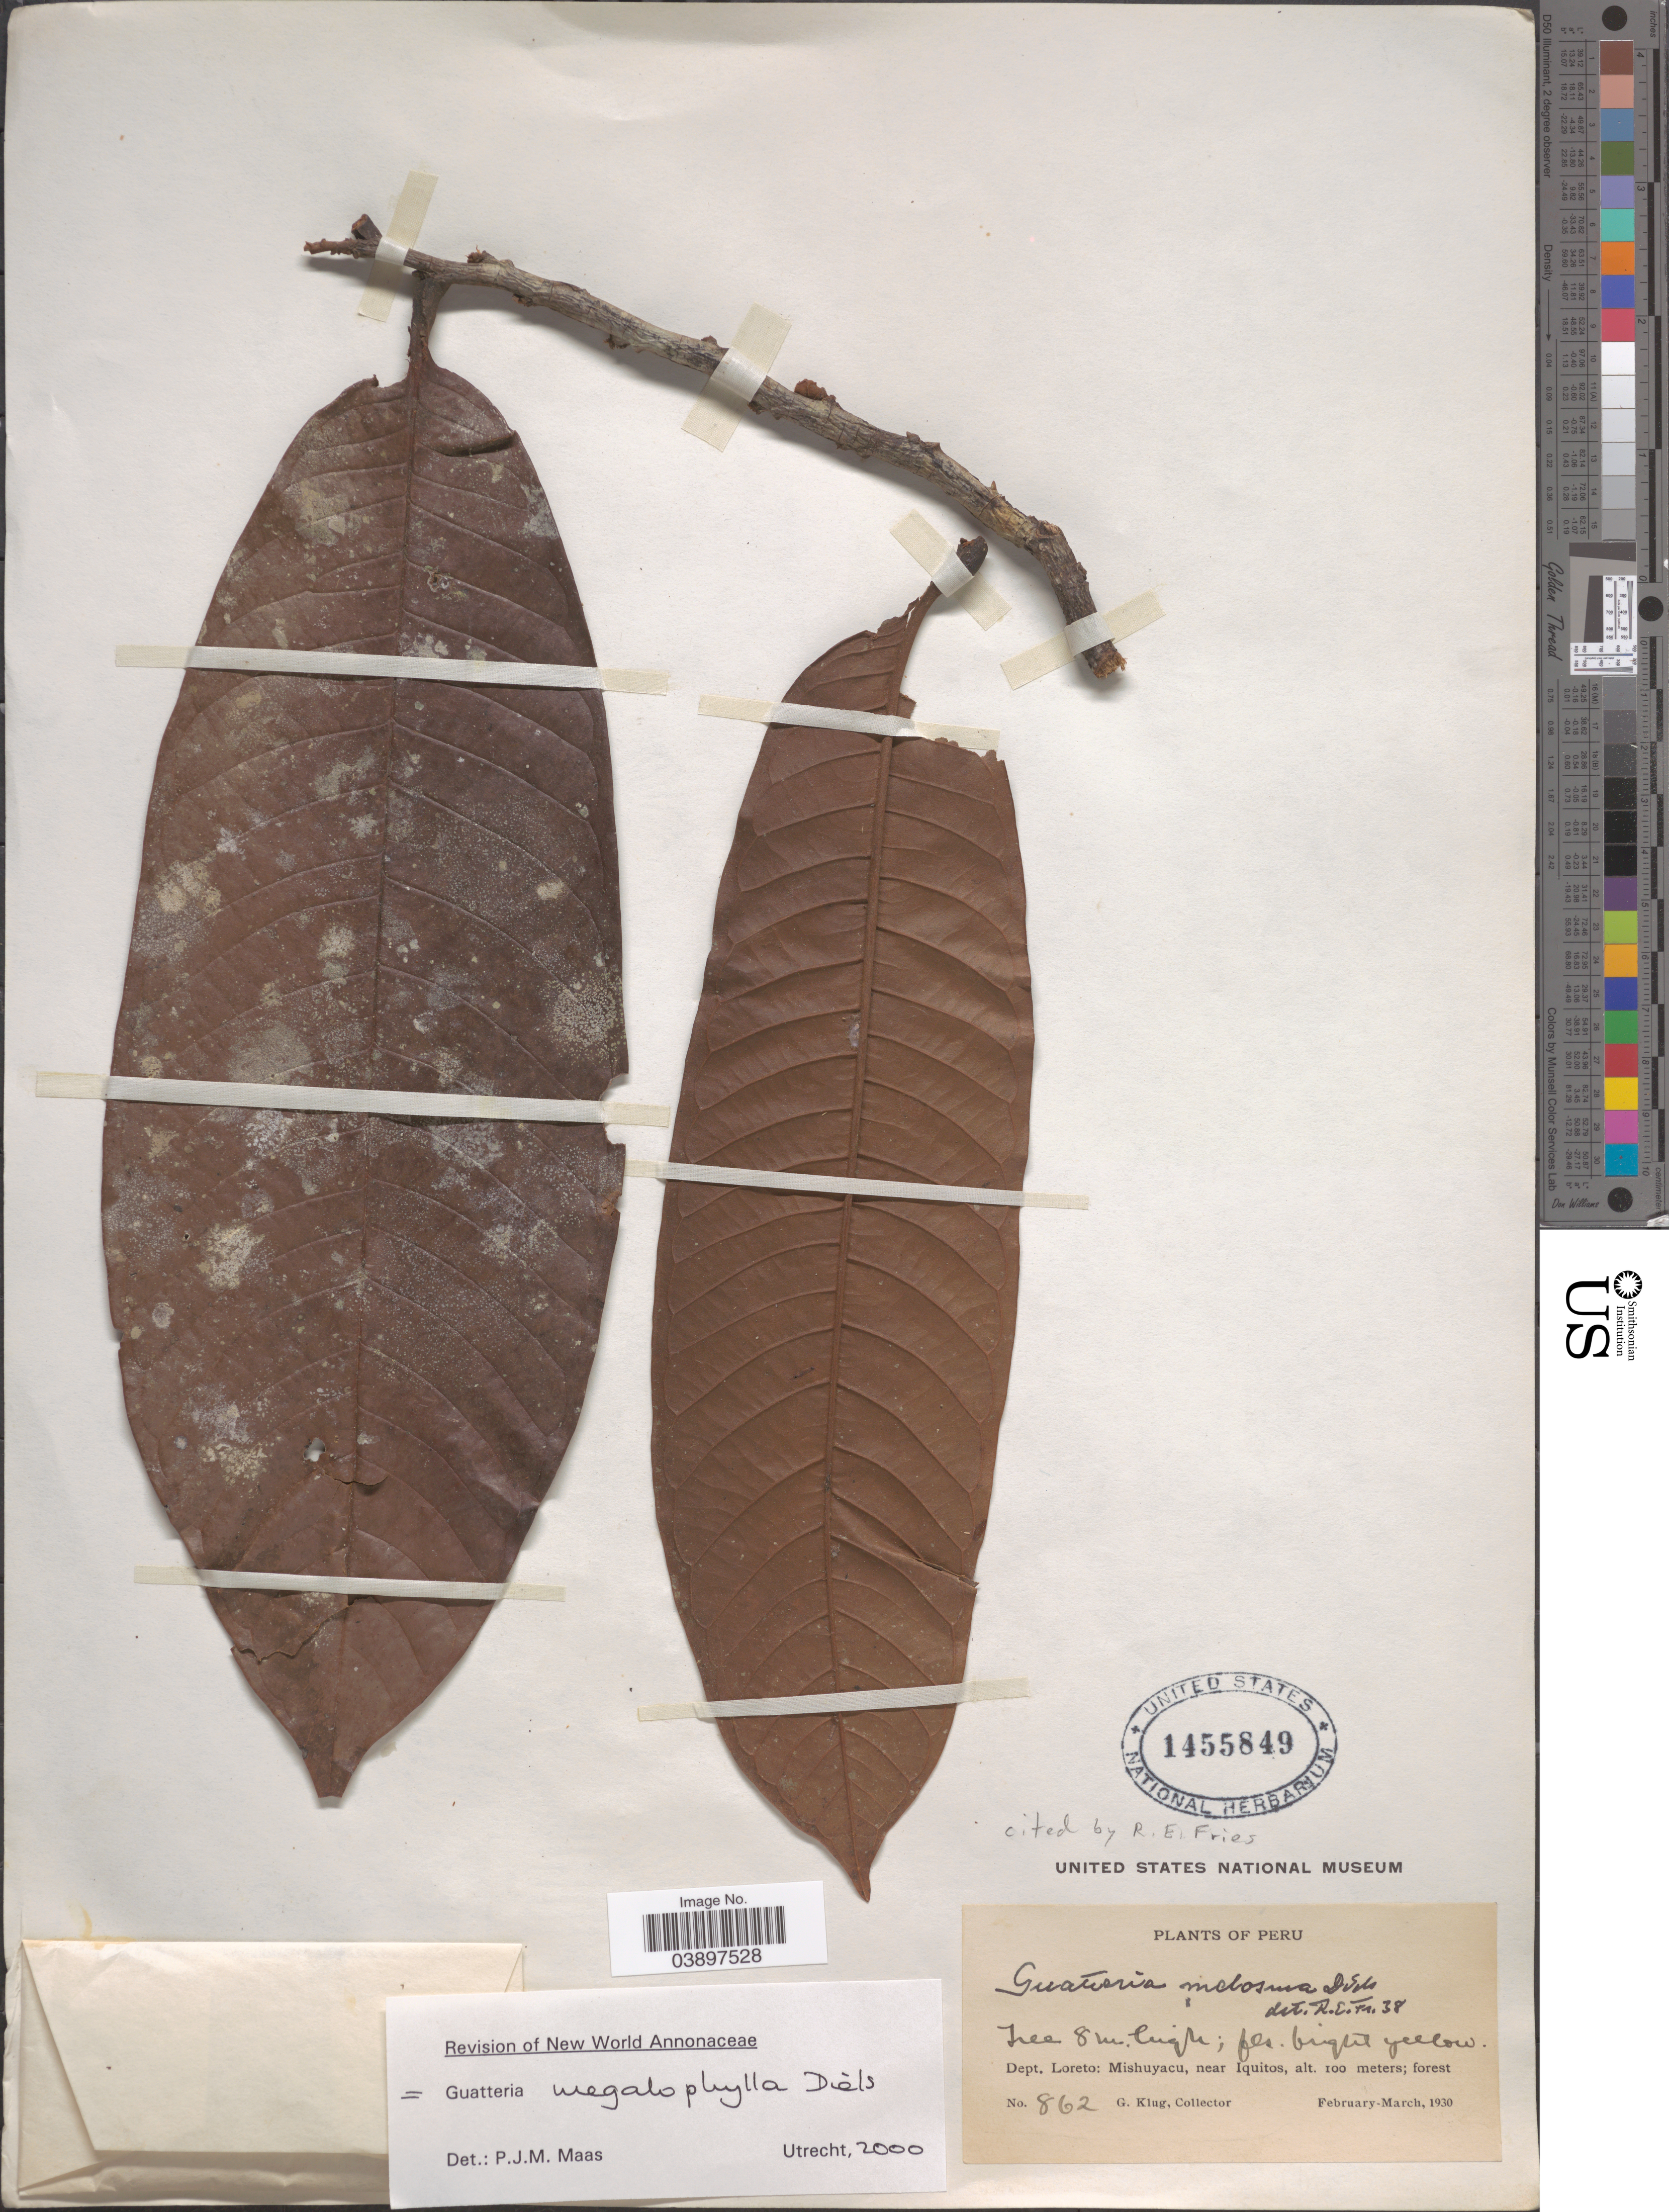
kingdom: Plantae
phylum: Tracheophyta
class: Magnoliopsida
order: Magnoliales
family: Annonaceae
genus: Guatteria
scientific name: Guatteria megalophylla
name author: Diels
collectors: G. Klug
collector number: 862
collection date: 1930-02/1930-03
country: Peru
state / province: Loreto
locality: Dept. Loreto: Mishuyacu, near Iquitos.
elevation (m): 100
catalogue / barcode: US 1455849